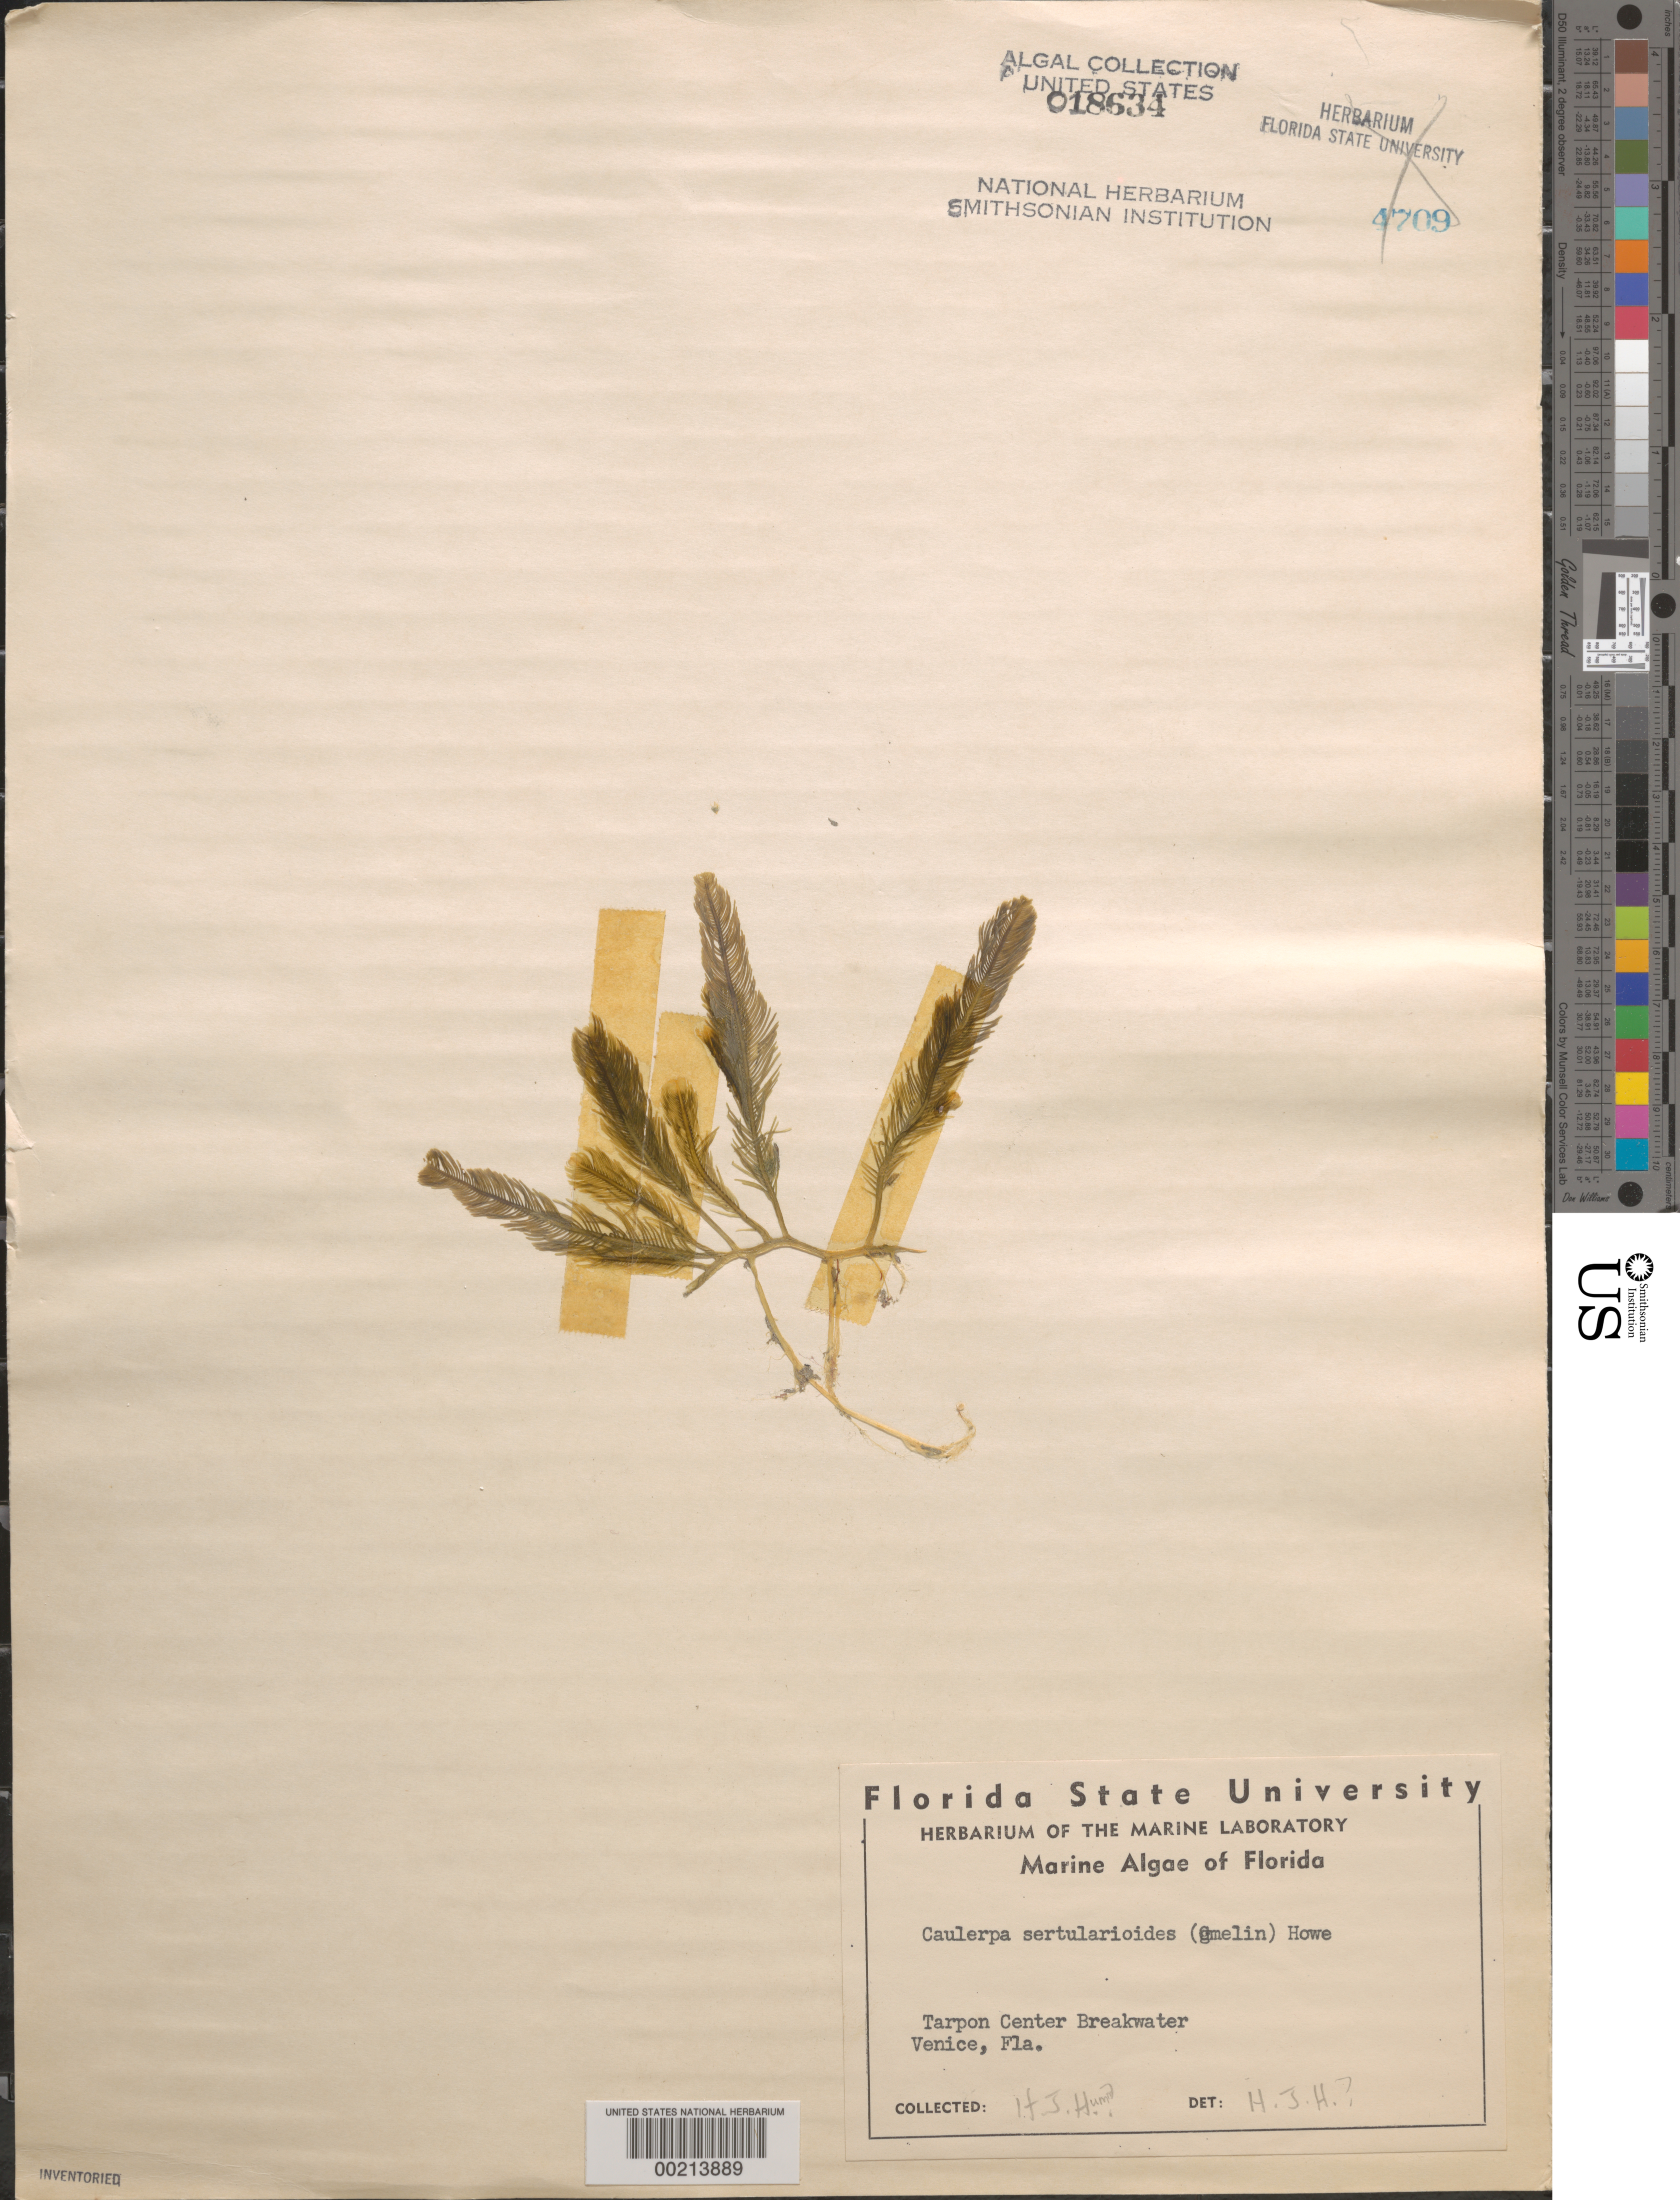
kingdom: Plantae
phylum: Chlorophyta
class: Ulvophyceae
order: Bryopsidales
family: Caulerpaceae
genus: Caulerpa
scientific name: Caulerpa sertularioides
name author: (S.G. Gmel.) M. Howe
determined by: Humm, Harold J.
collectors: H. J. Humm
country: United States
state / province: Florida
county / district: Sarasota County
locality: Tarpon Center breakwater, Venice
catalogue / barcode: US 18634